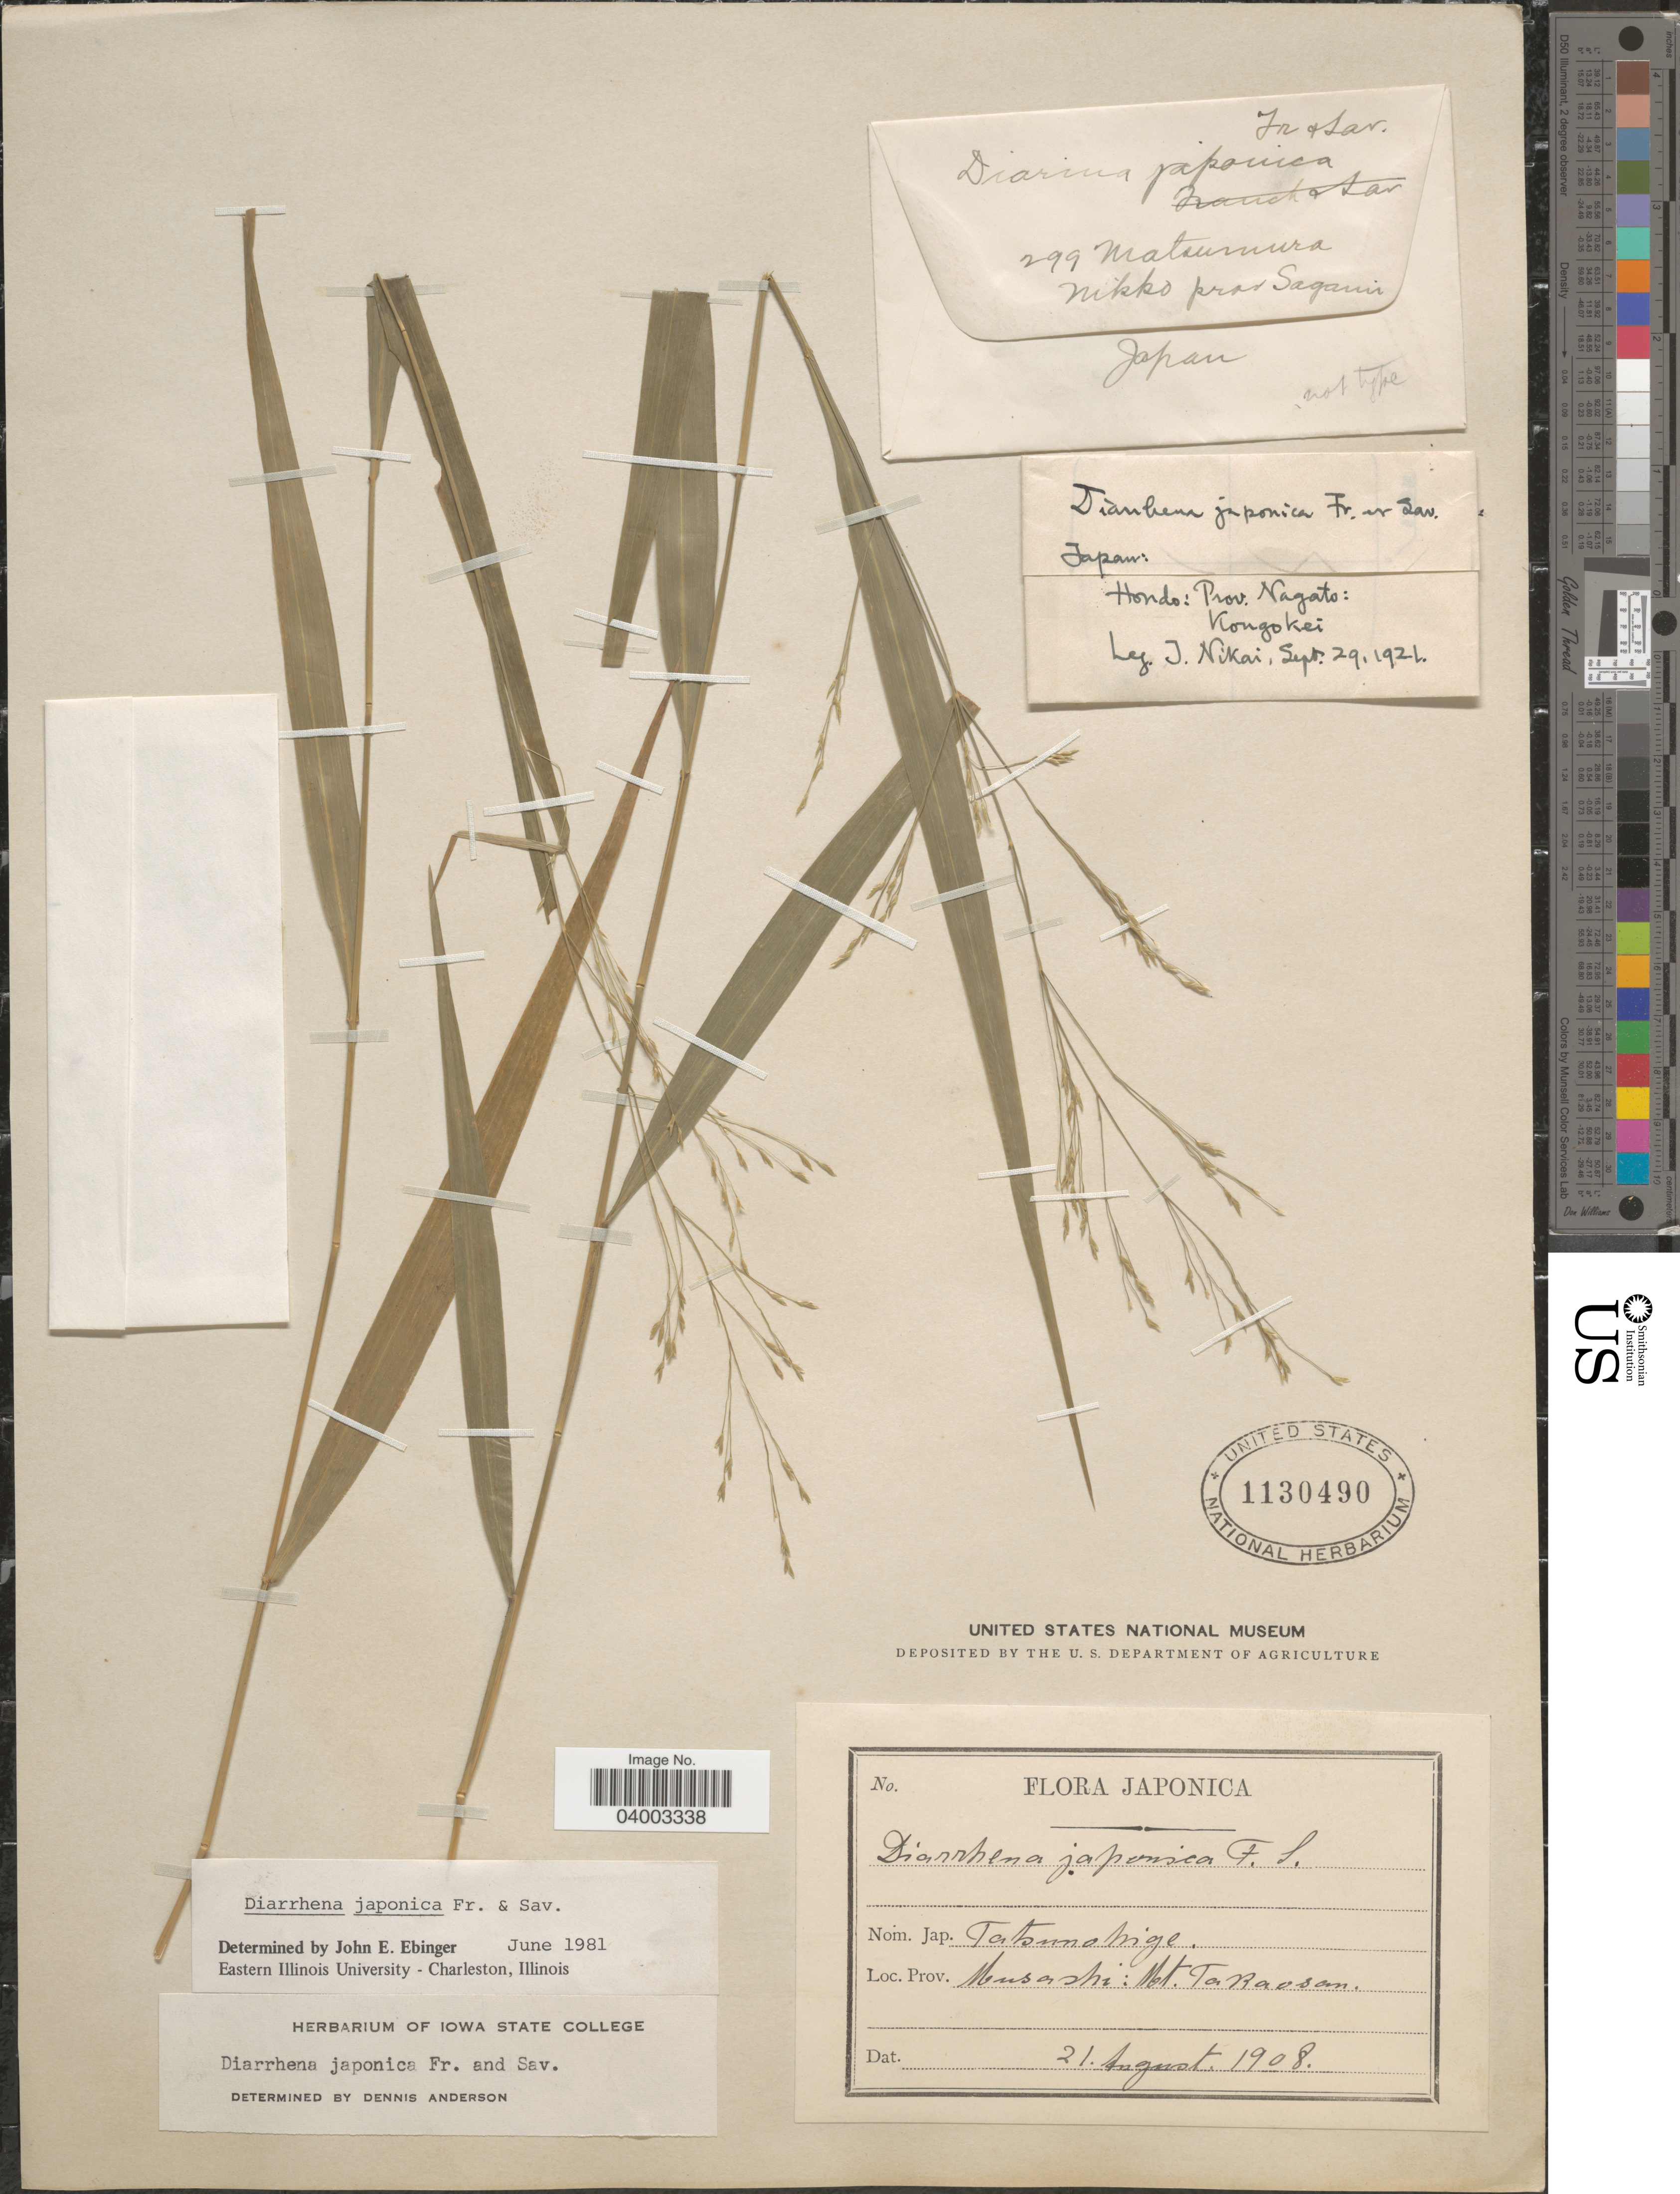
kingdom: Plantae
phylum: Tracheophyta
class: Liliopsida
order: Poales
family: Poaceae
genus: Diarrhena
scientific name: Diarrhena japonica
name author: Franch. & Sav.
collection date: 1908-08-21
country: Japan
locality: Loc. Prov. Musashi: Mt. Takaosan.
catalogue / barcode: US 1130490